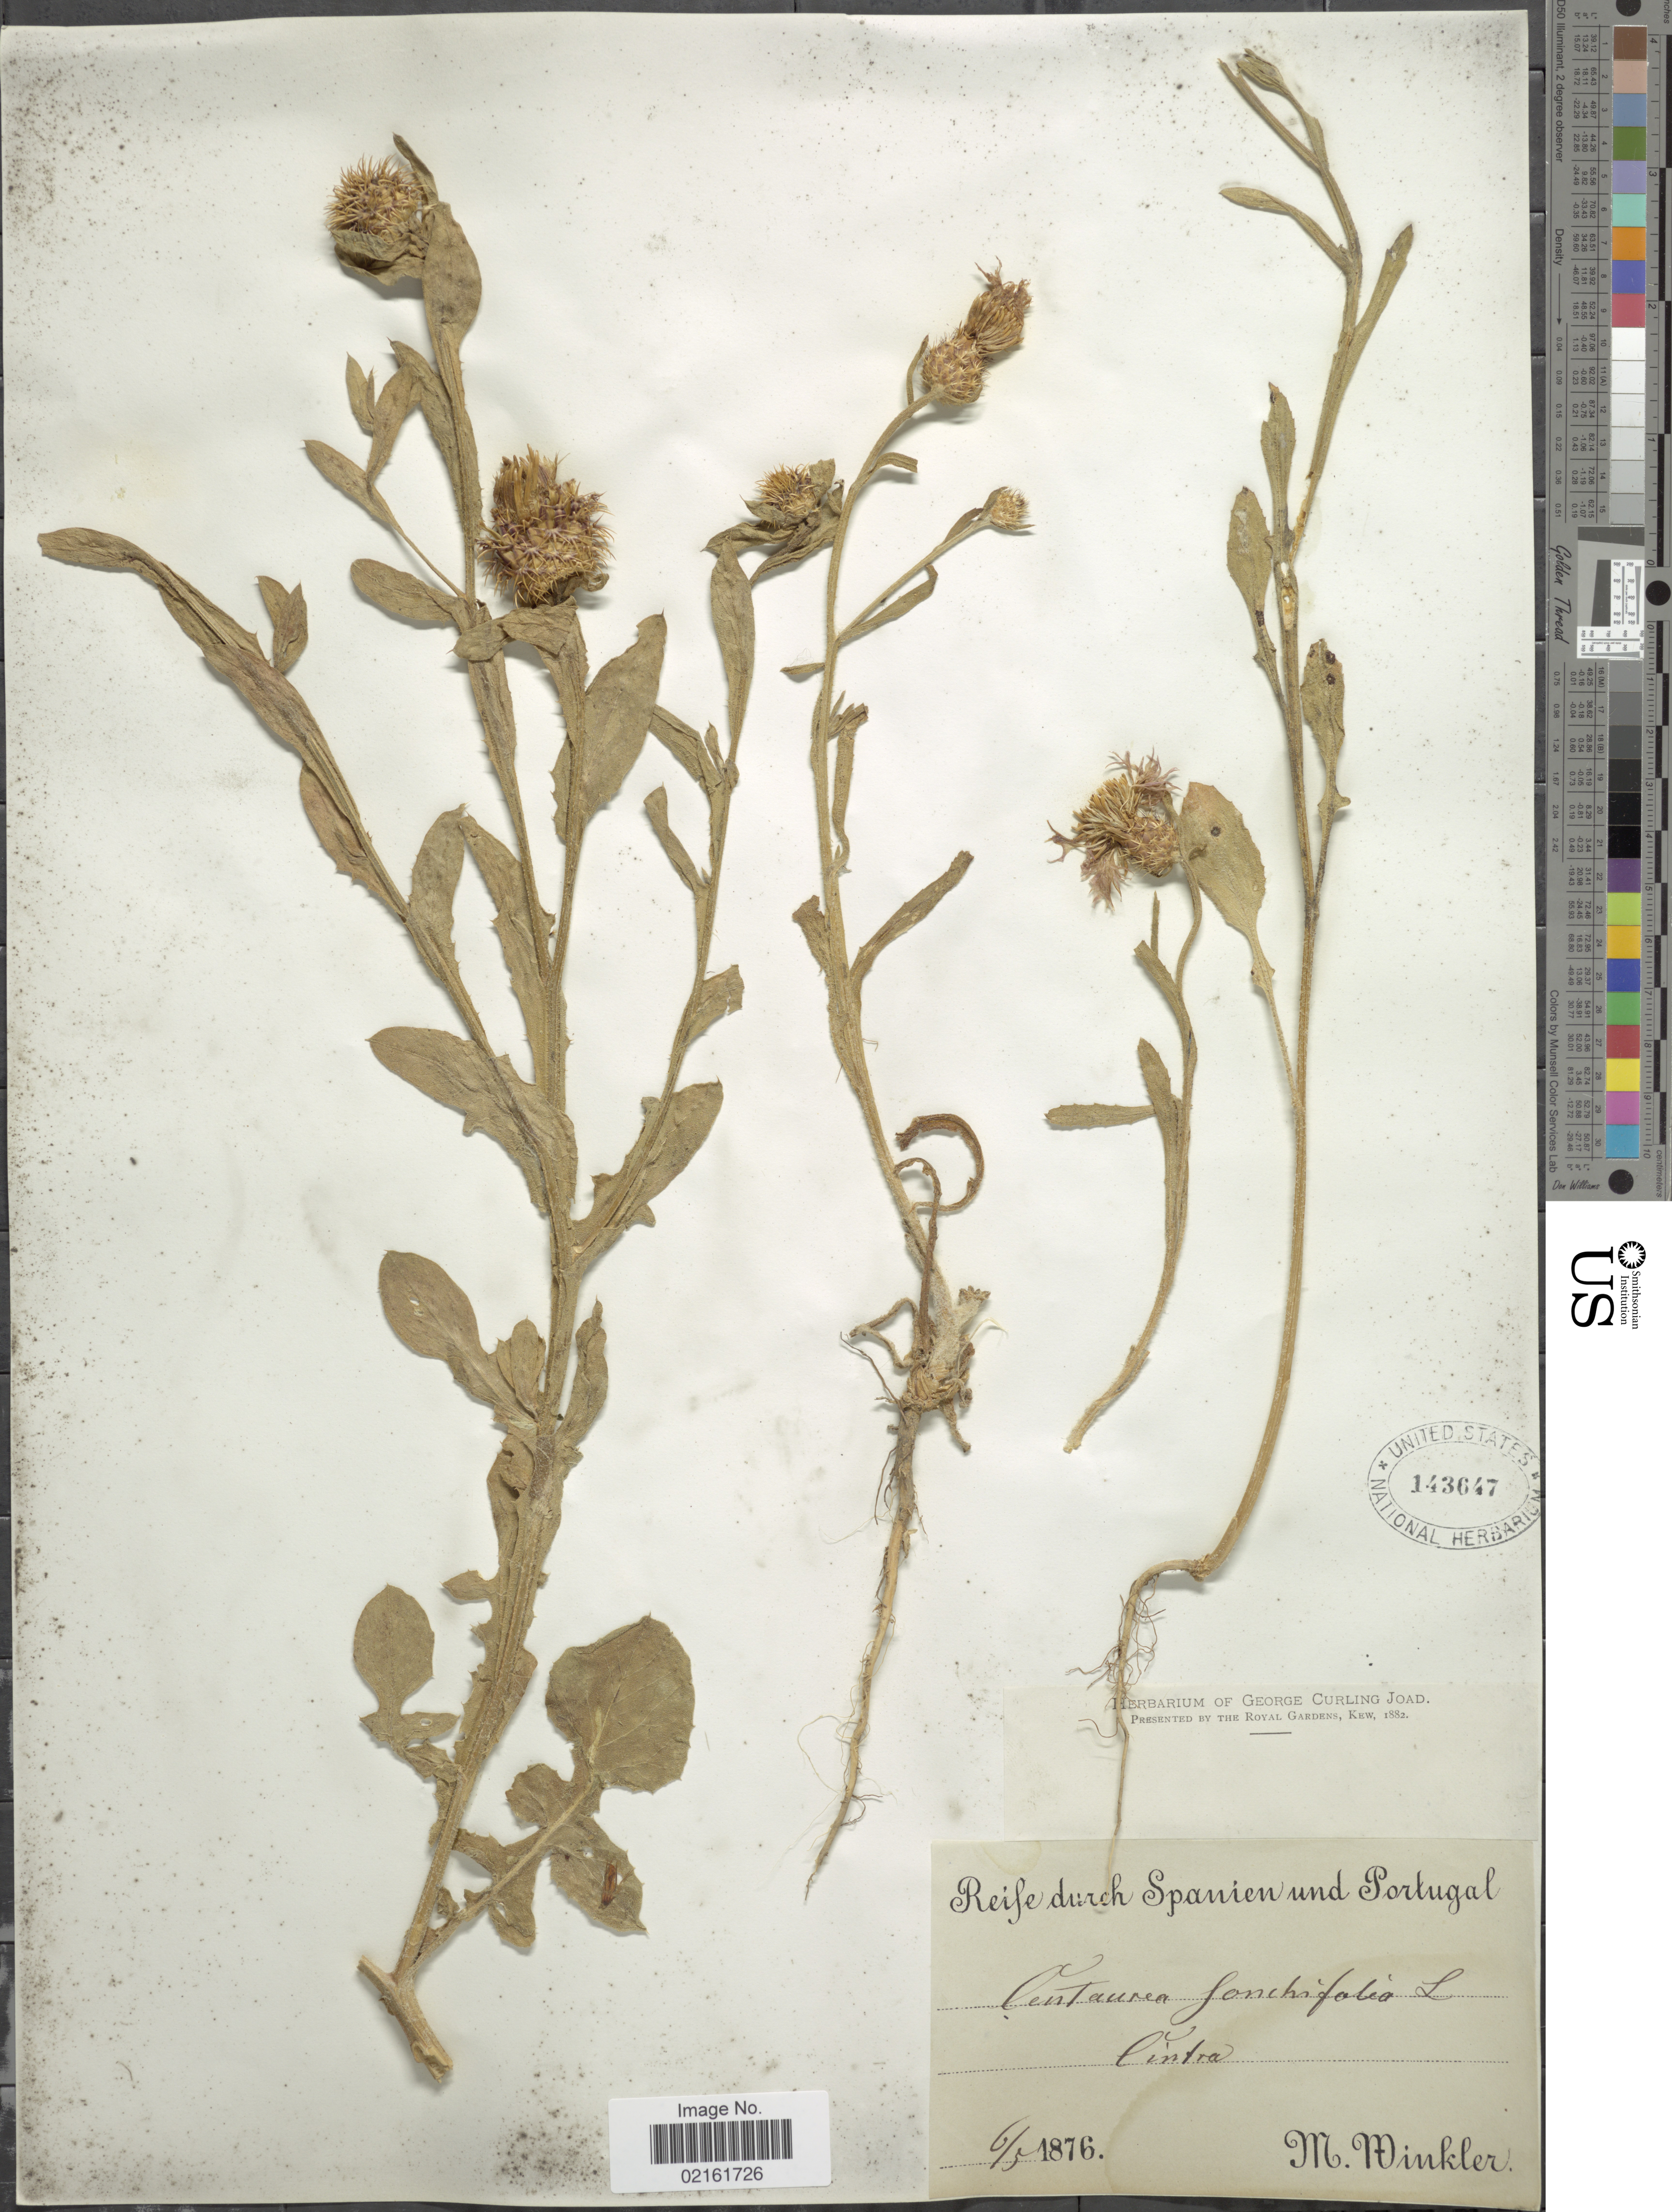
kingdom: Plantae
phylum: Tracheophyta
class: Magnoliopsida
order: Asterales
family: Asteraceae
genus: Centaurea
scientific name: Centaurea seridis subsp. sonchifolia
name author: (L.) Greuter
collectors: M. Winkler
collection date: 1876-05-06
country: Portugal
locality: Sintra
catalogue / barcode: US 143647